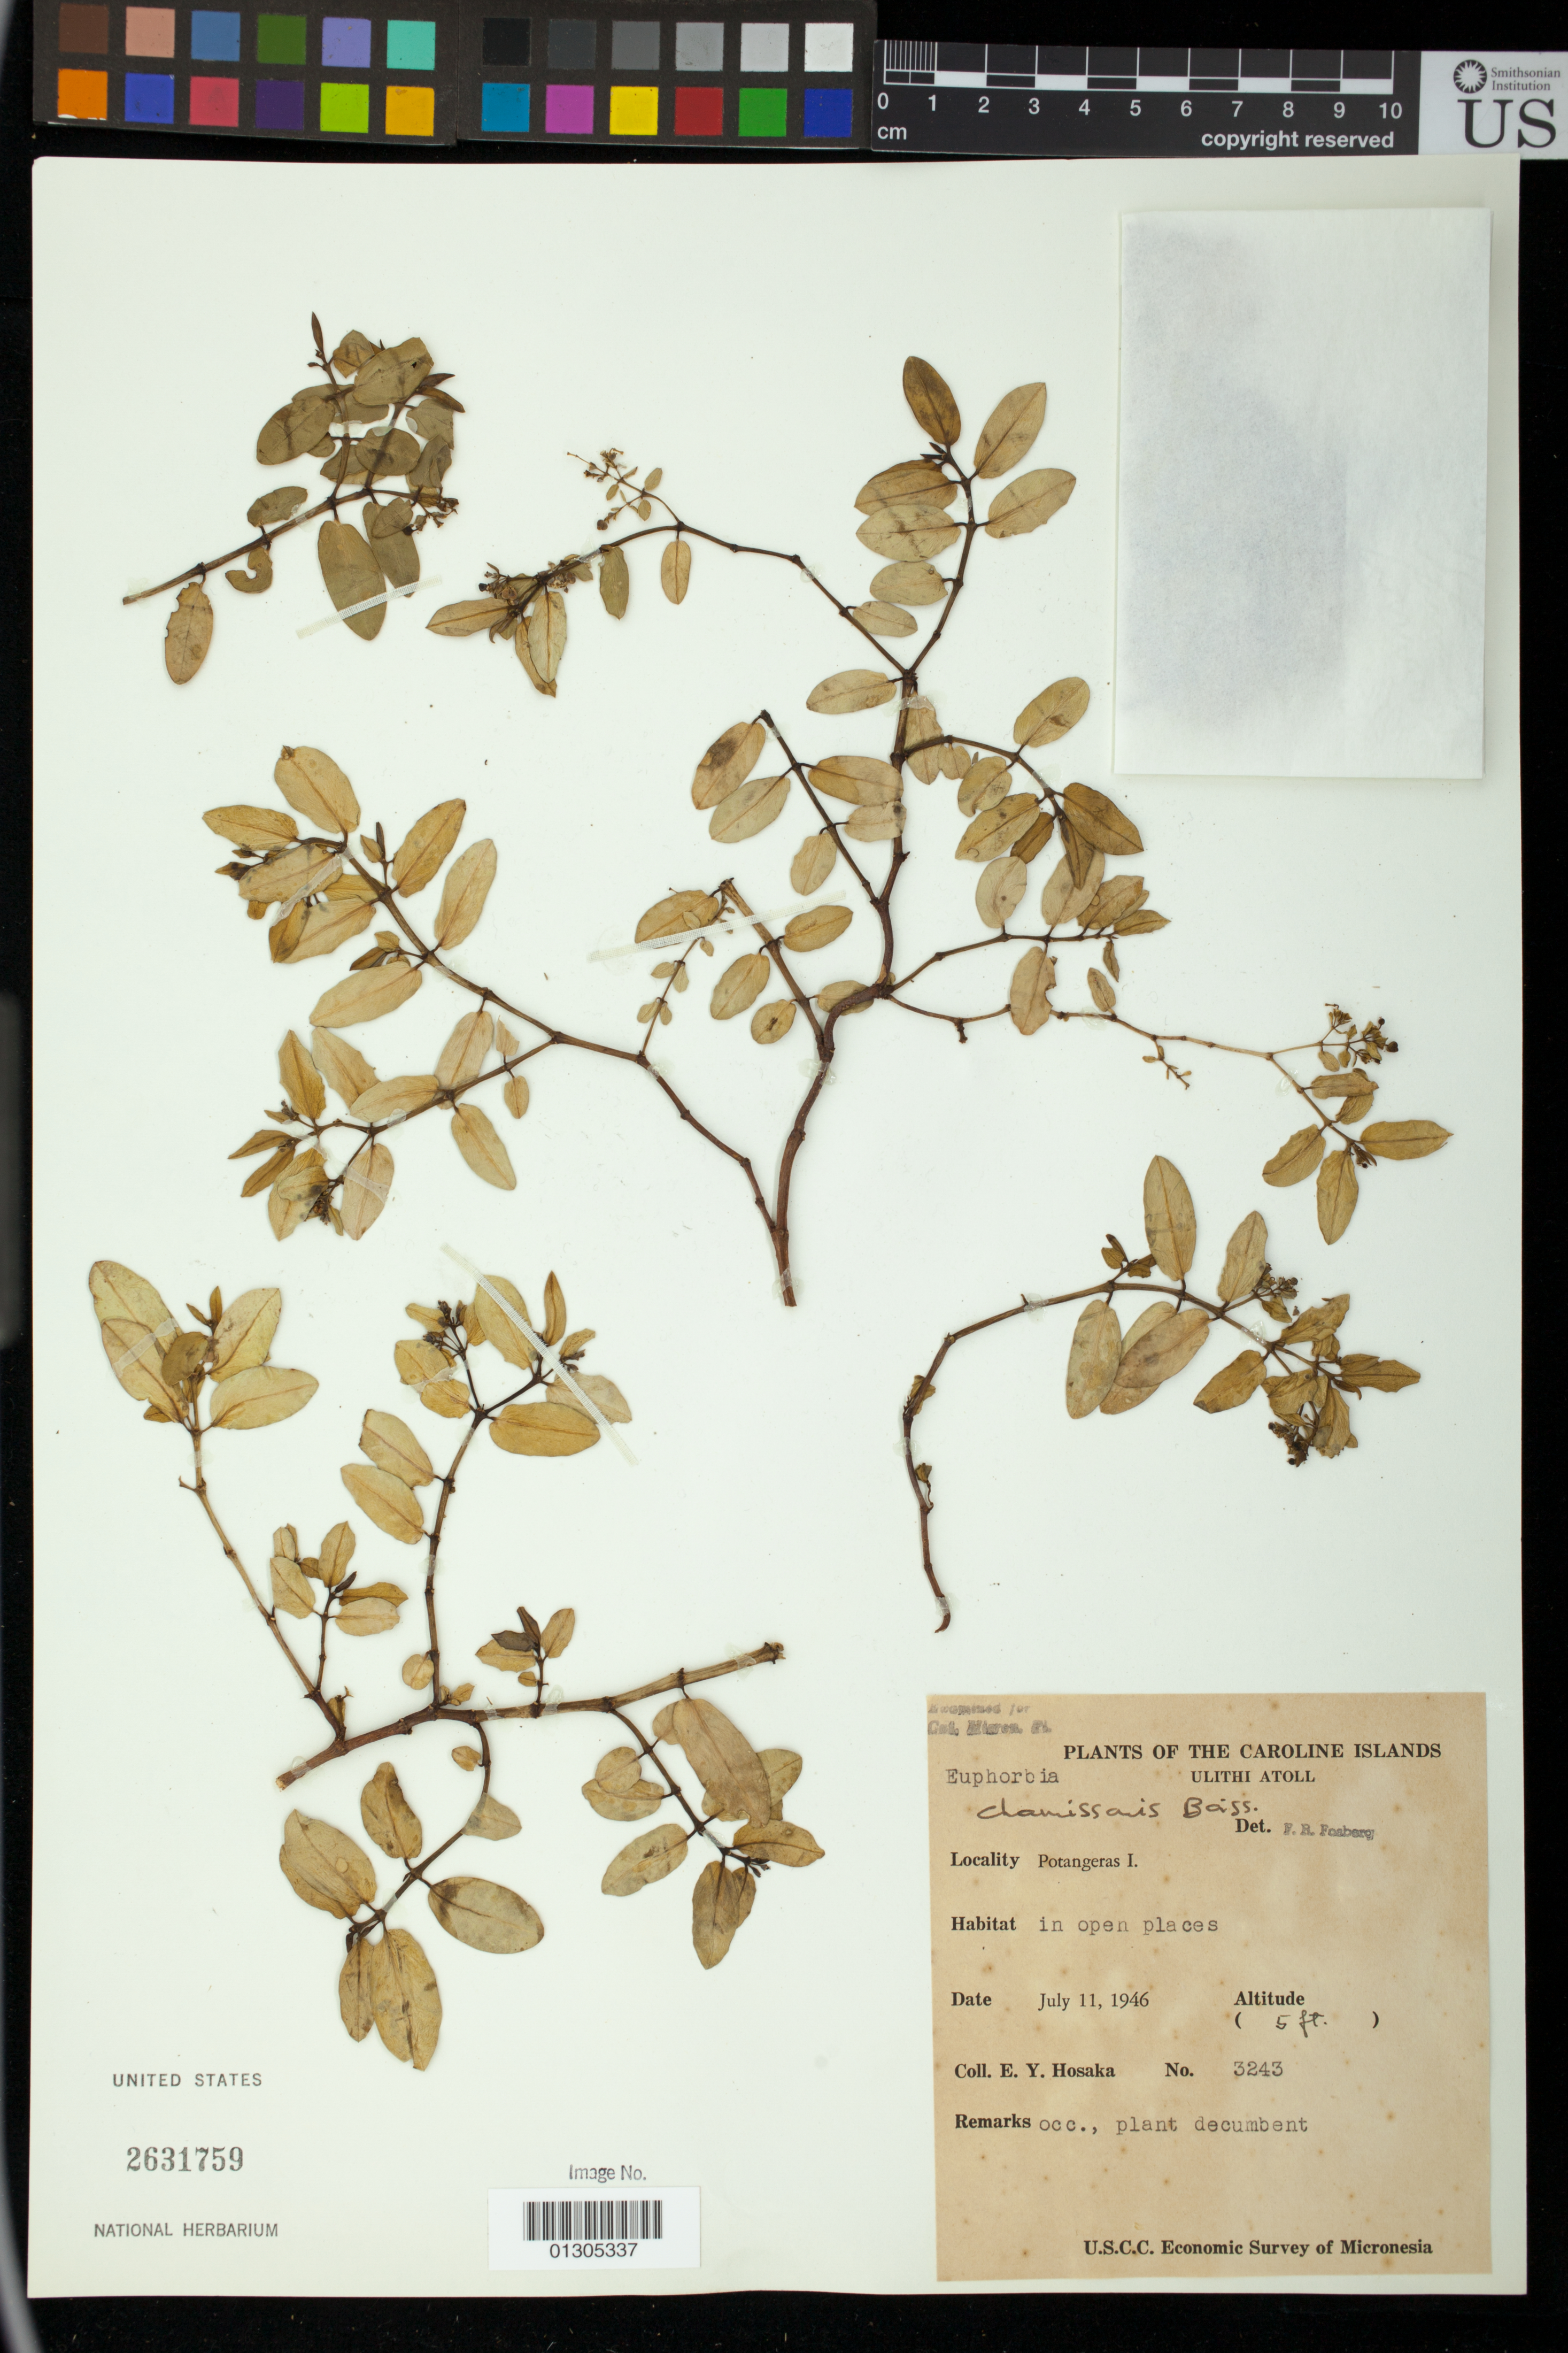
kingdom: Plantae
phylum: Tracheophyta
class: Magnoliopsida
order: Malpighiales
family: Euphorbiaceae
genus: Euphorbia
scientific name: Euphorbia chamissonis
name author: (Klotzsch ex Klotzsch & Garcke) Boiss.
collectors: E. Y. Hosaka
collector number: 3243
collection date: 1946-07-11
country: Micronesia, Federated States of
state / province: Yap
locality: Potangeras I.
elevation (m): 2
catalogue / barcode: US 2631759